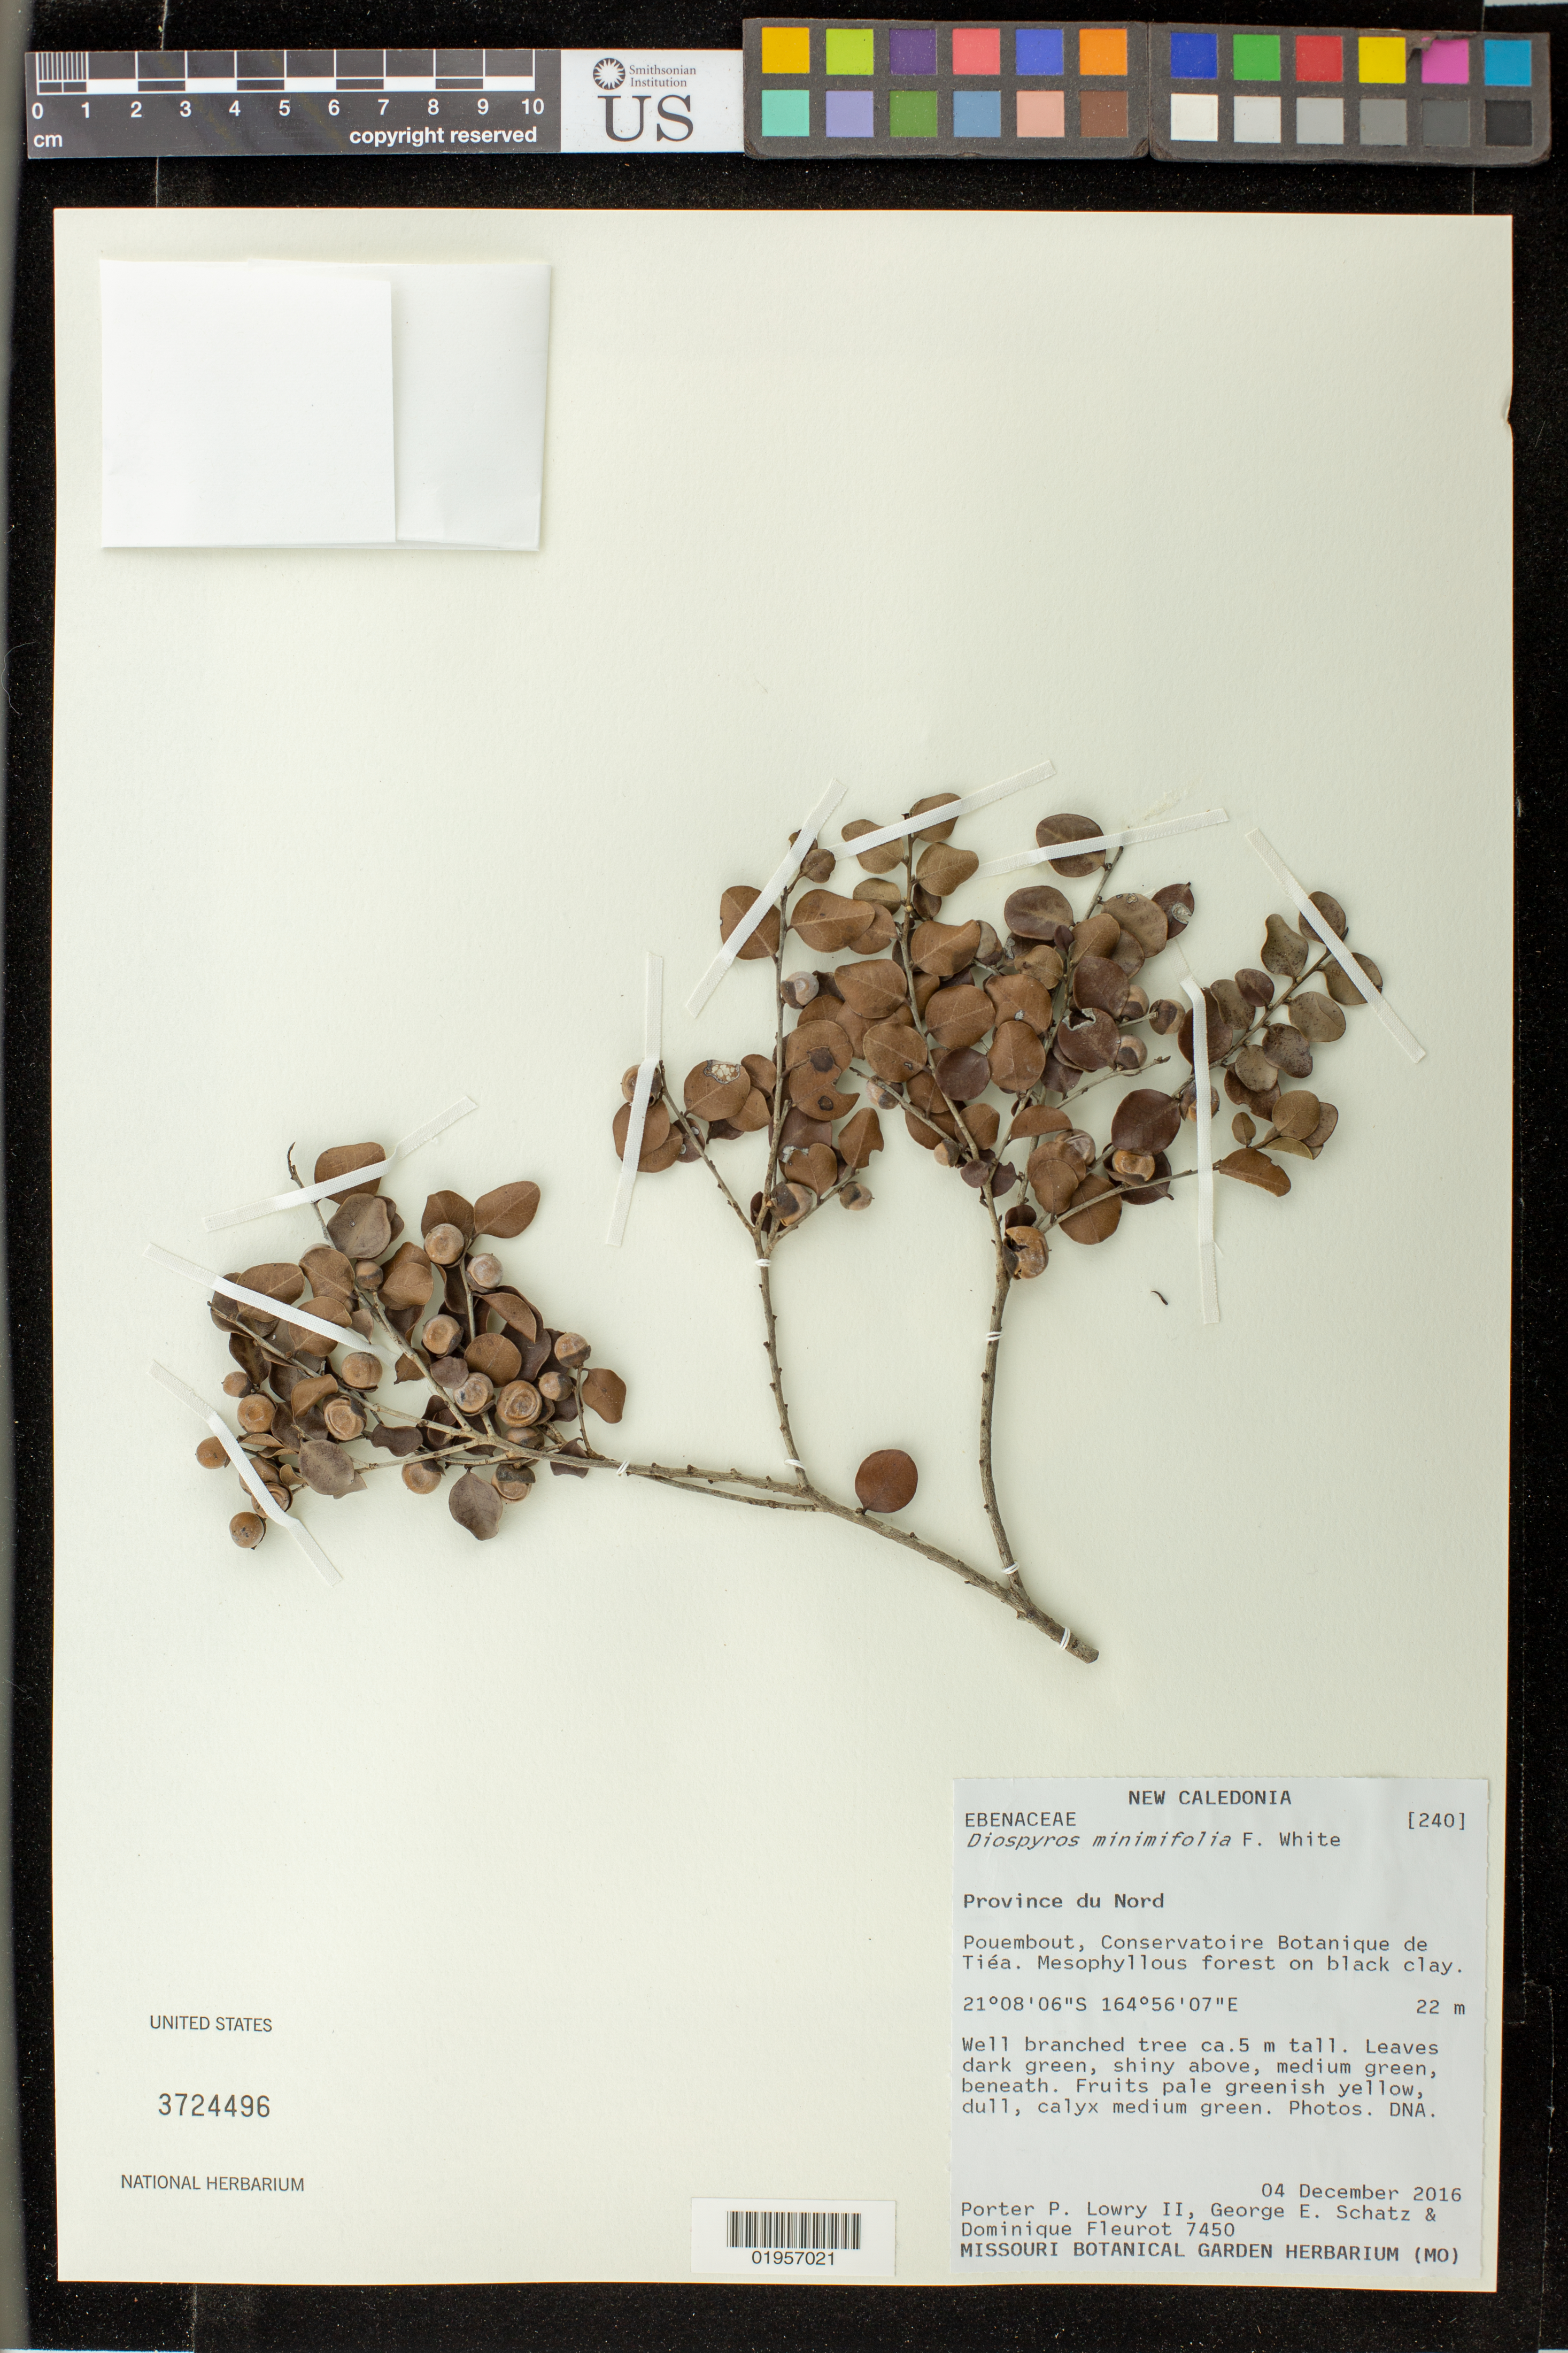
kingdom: Plantae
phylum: Tracheophyta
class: Magnoliopsida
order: Ericales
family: Ebenaceae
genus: Diospyros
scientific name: Diospyros minimifolia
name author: F. White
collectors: P. Lowry, G. Schatz & Fleurot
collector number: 7450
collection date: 2016-12-04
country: New Caledonia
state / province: Nord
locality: Pouembout, Conservatoire Botanique de Tiea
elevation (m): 22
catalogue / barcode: US 3724496